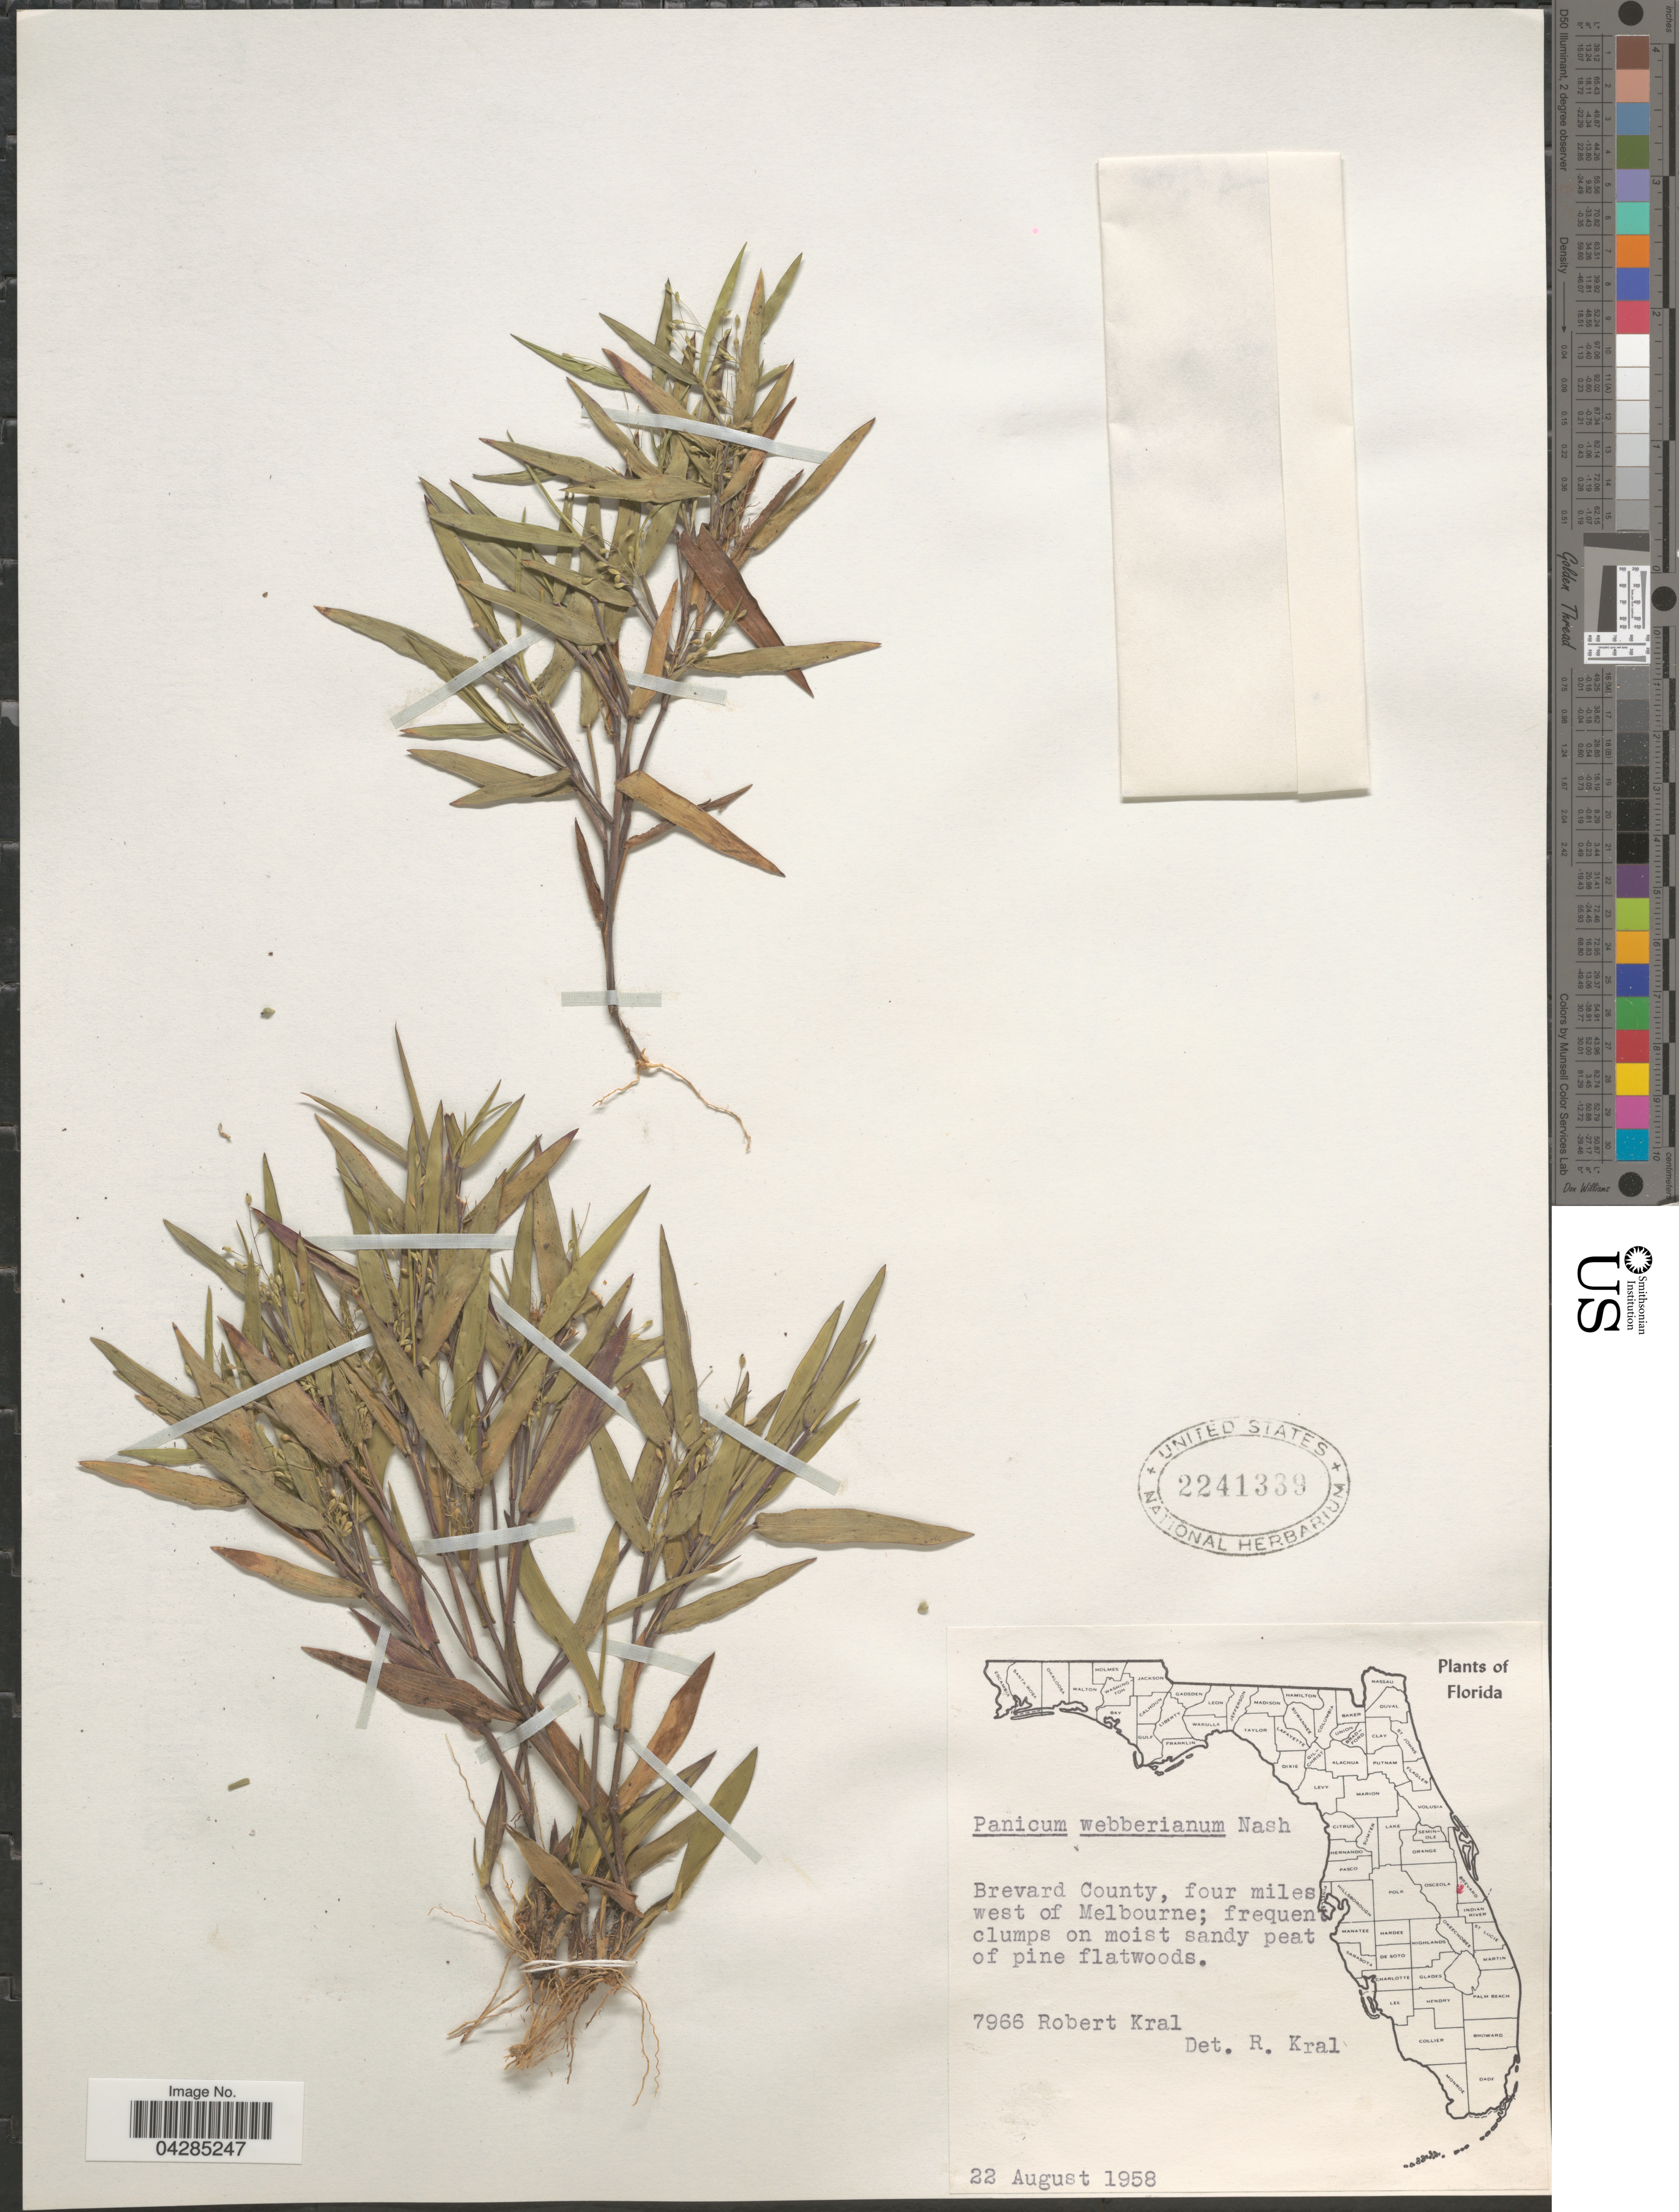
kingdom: Plantae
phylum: Tracheophyta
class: Liliopsida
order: Poales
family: Poaceae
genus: Dichanthelium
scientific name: Dichanthelium portoricense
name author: (Desv. ex Ham.) B.F. Hansen & Wunderlin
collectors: R. Kral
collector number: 7966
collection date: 1958-08-22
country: United States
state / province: Florida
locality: Brevard County, four miles west of Melbourne; frequent clumps on moist sandy peat of pine flatwoods.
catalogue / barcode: US 2241339